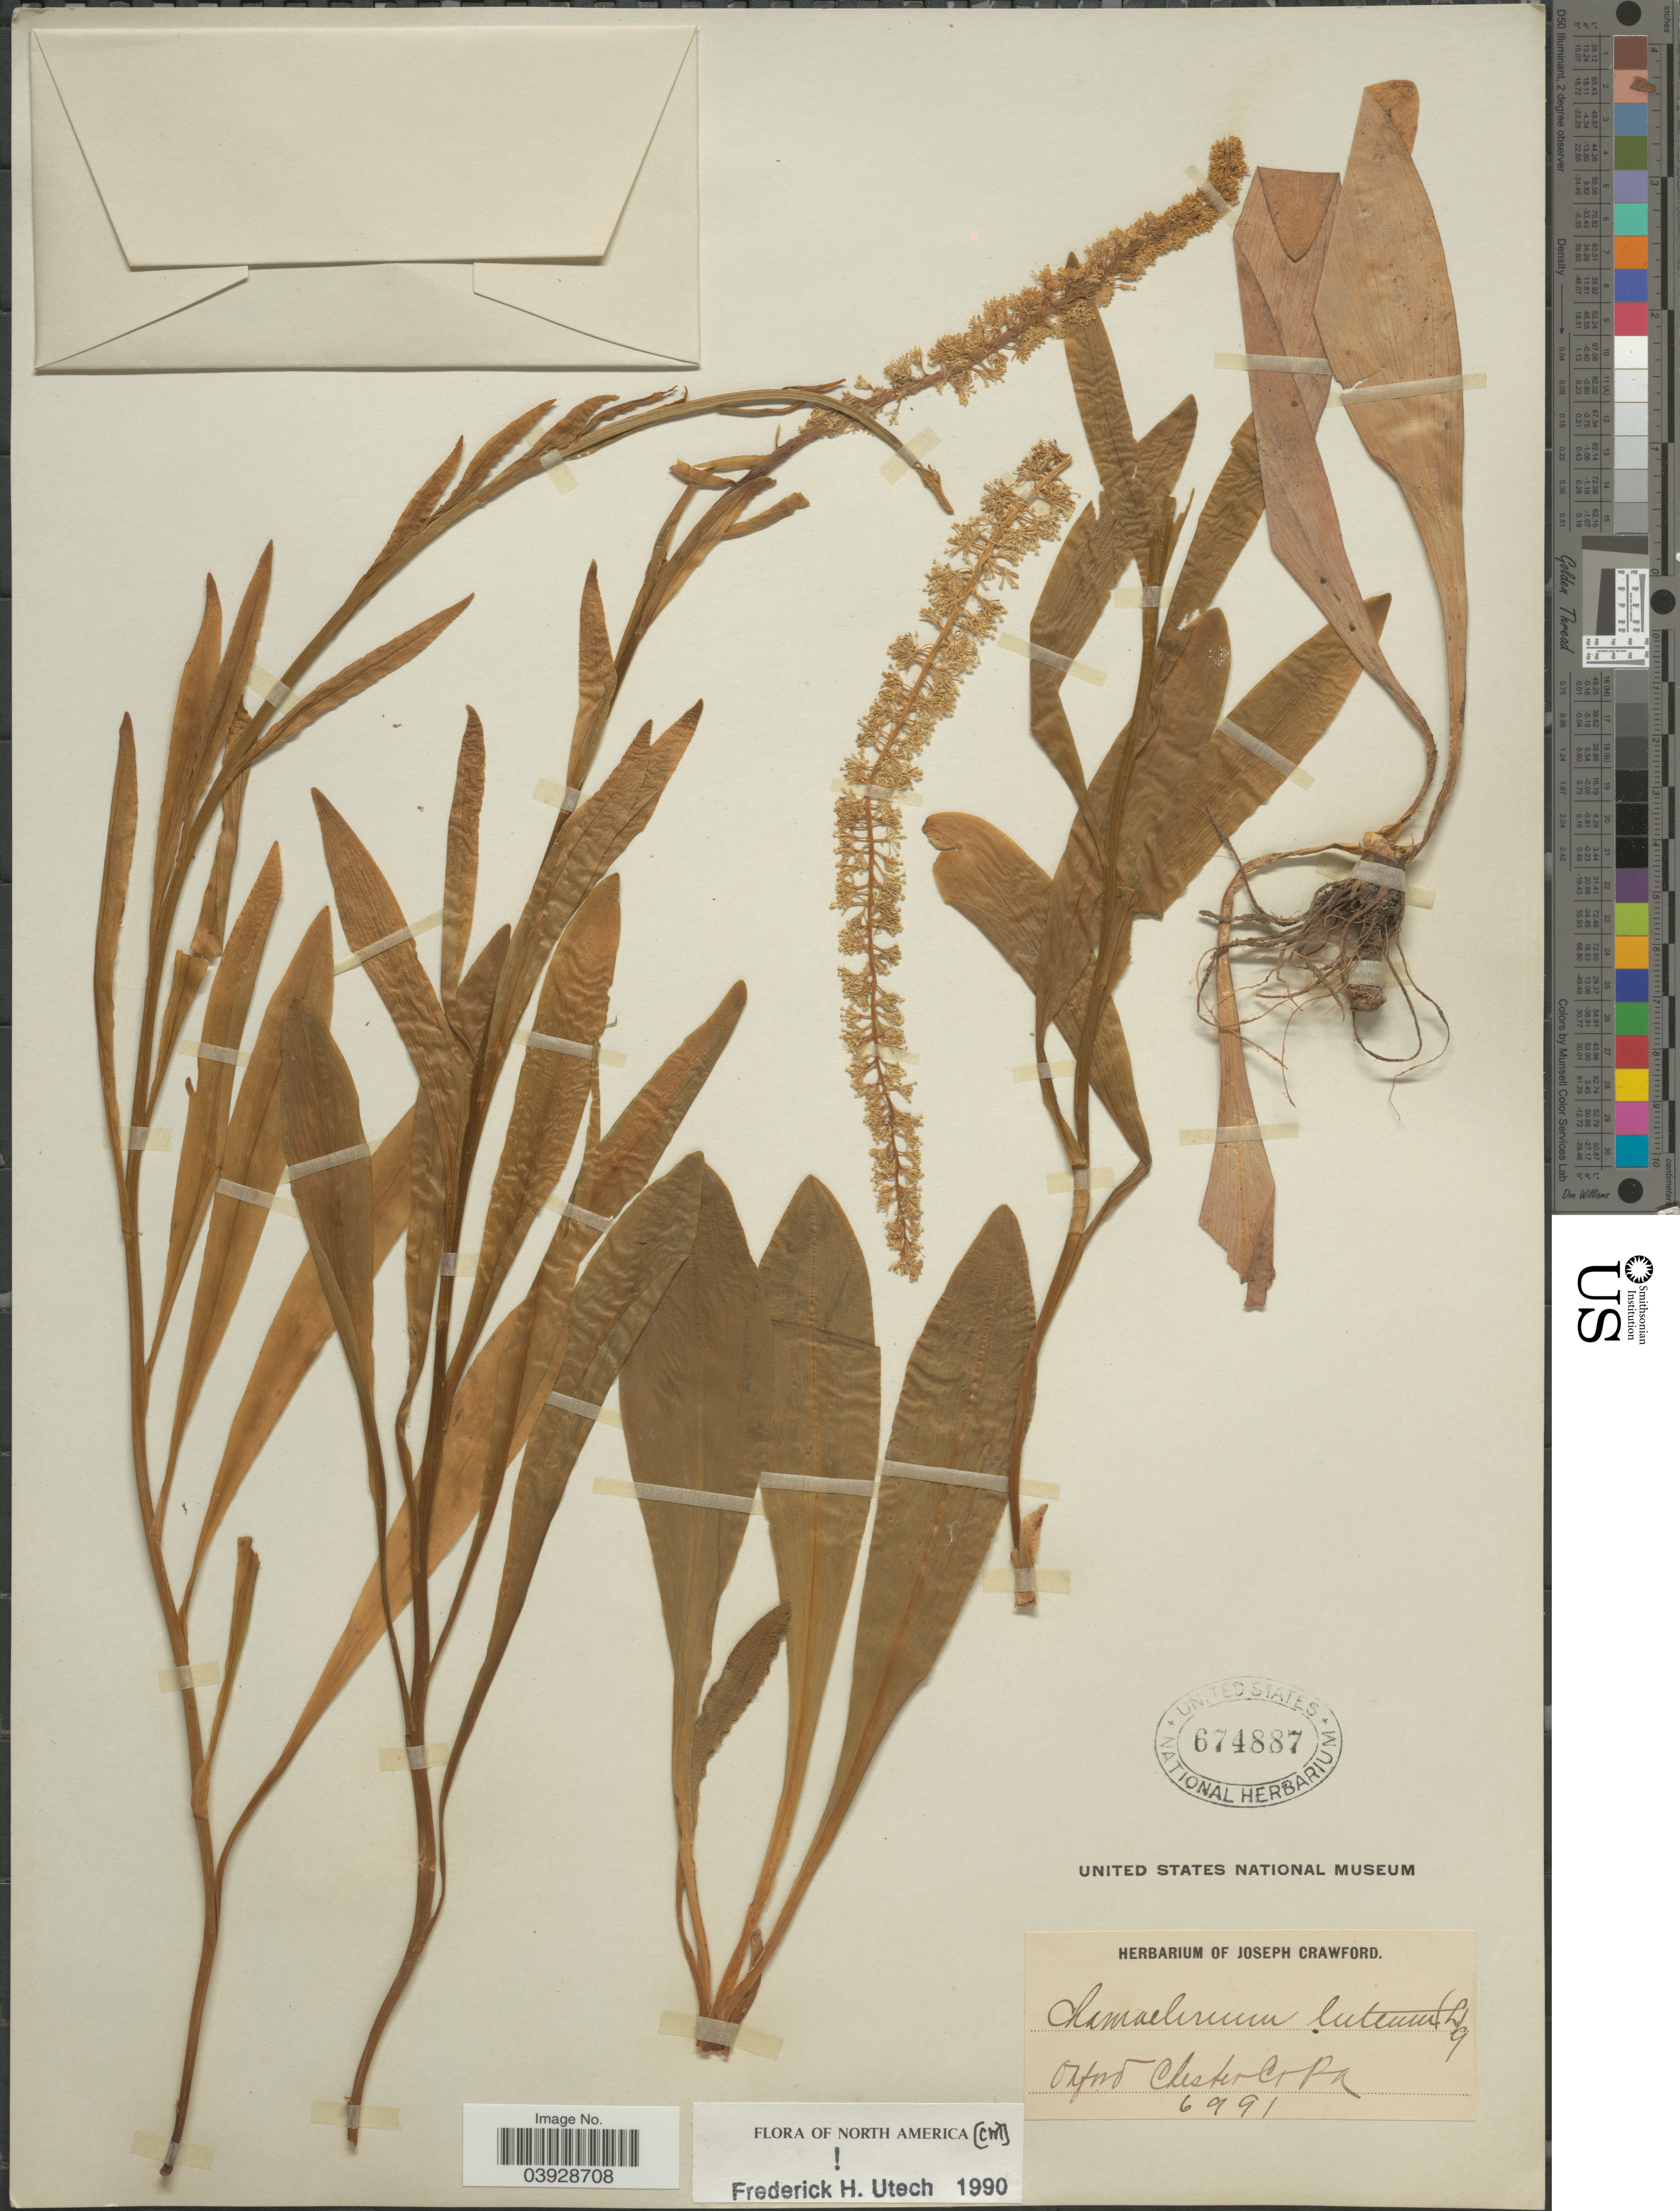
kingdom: Plantae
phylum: Tracheophyta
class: Liliopsida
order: Liliales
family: Melanthiaceae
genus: Chamaelirium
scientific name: Chamaelirium luteum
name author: (L.) A. Gray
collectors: ex herb. Joseph Crawford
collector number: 6991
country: United States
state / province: Pennsylvania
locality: Oxford Chester Co.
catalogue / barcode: US 674887